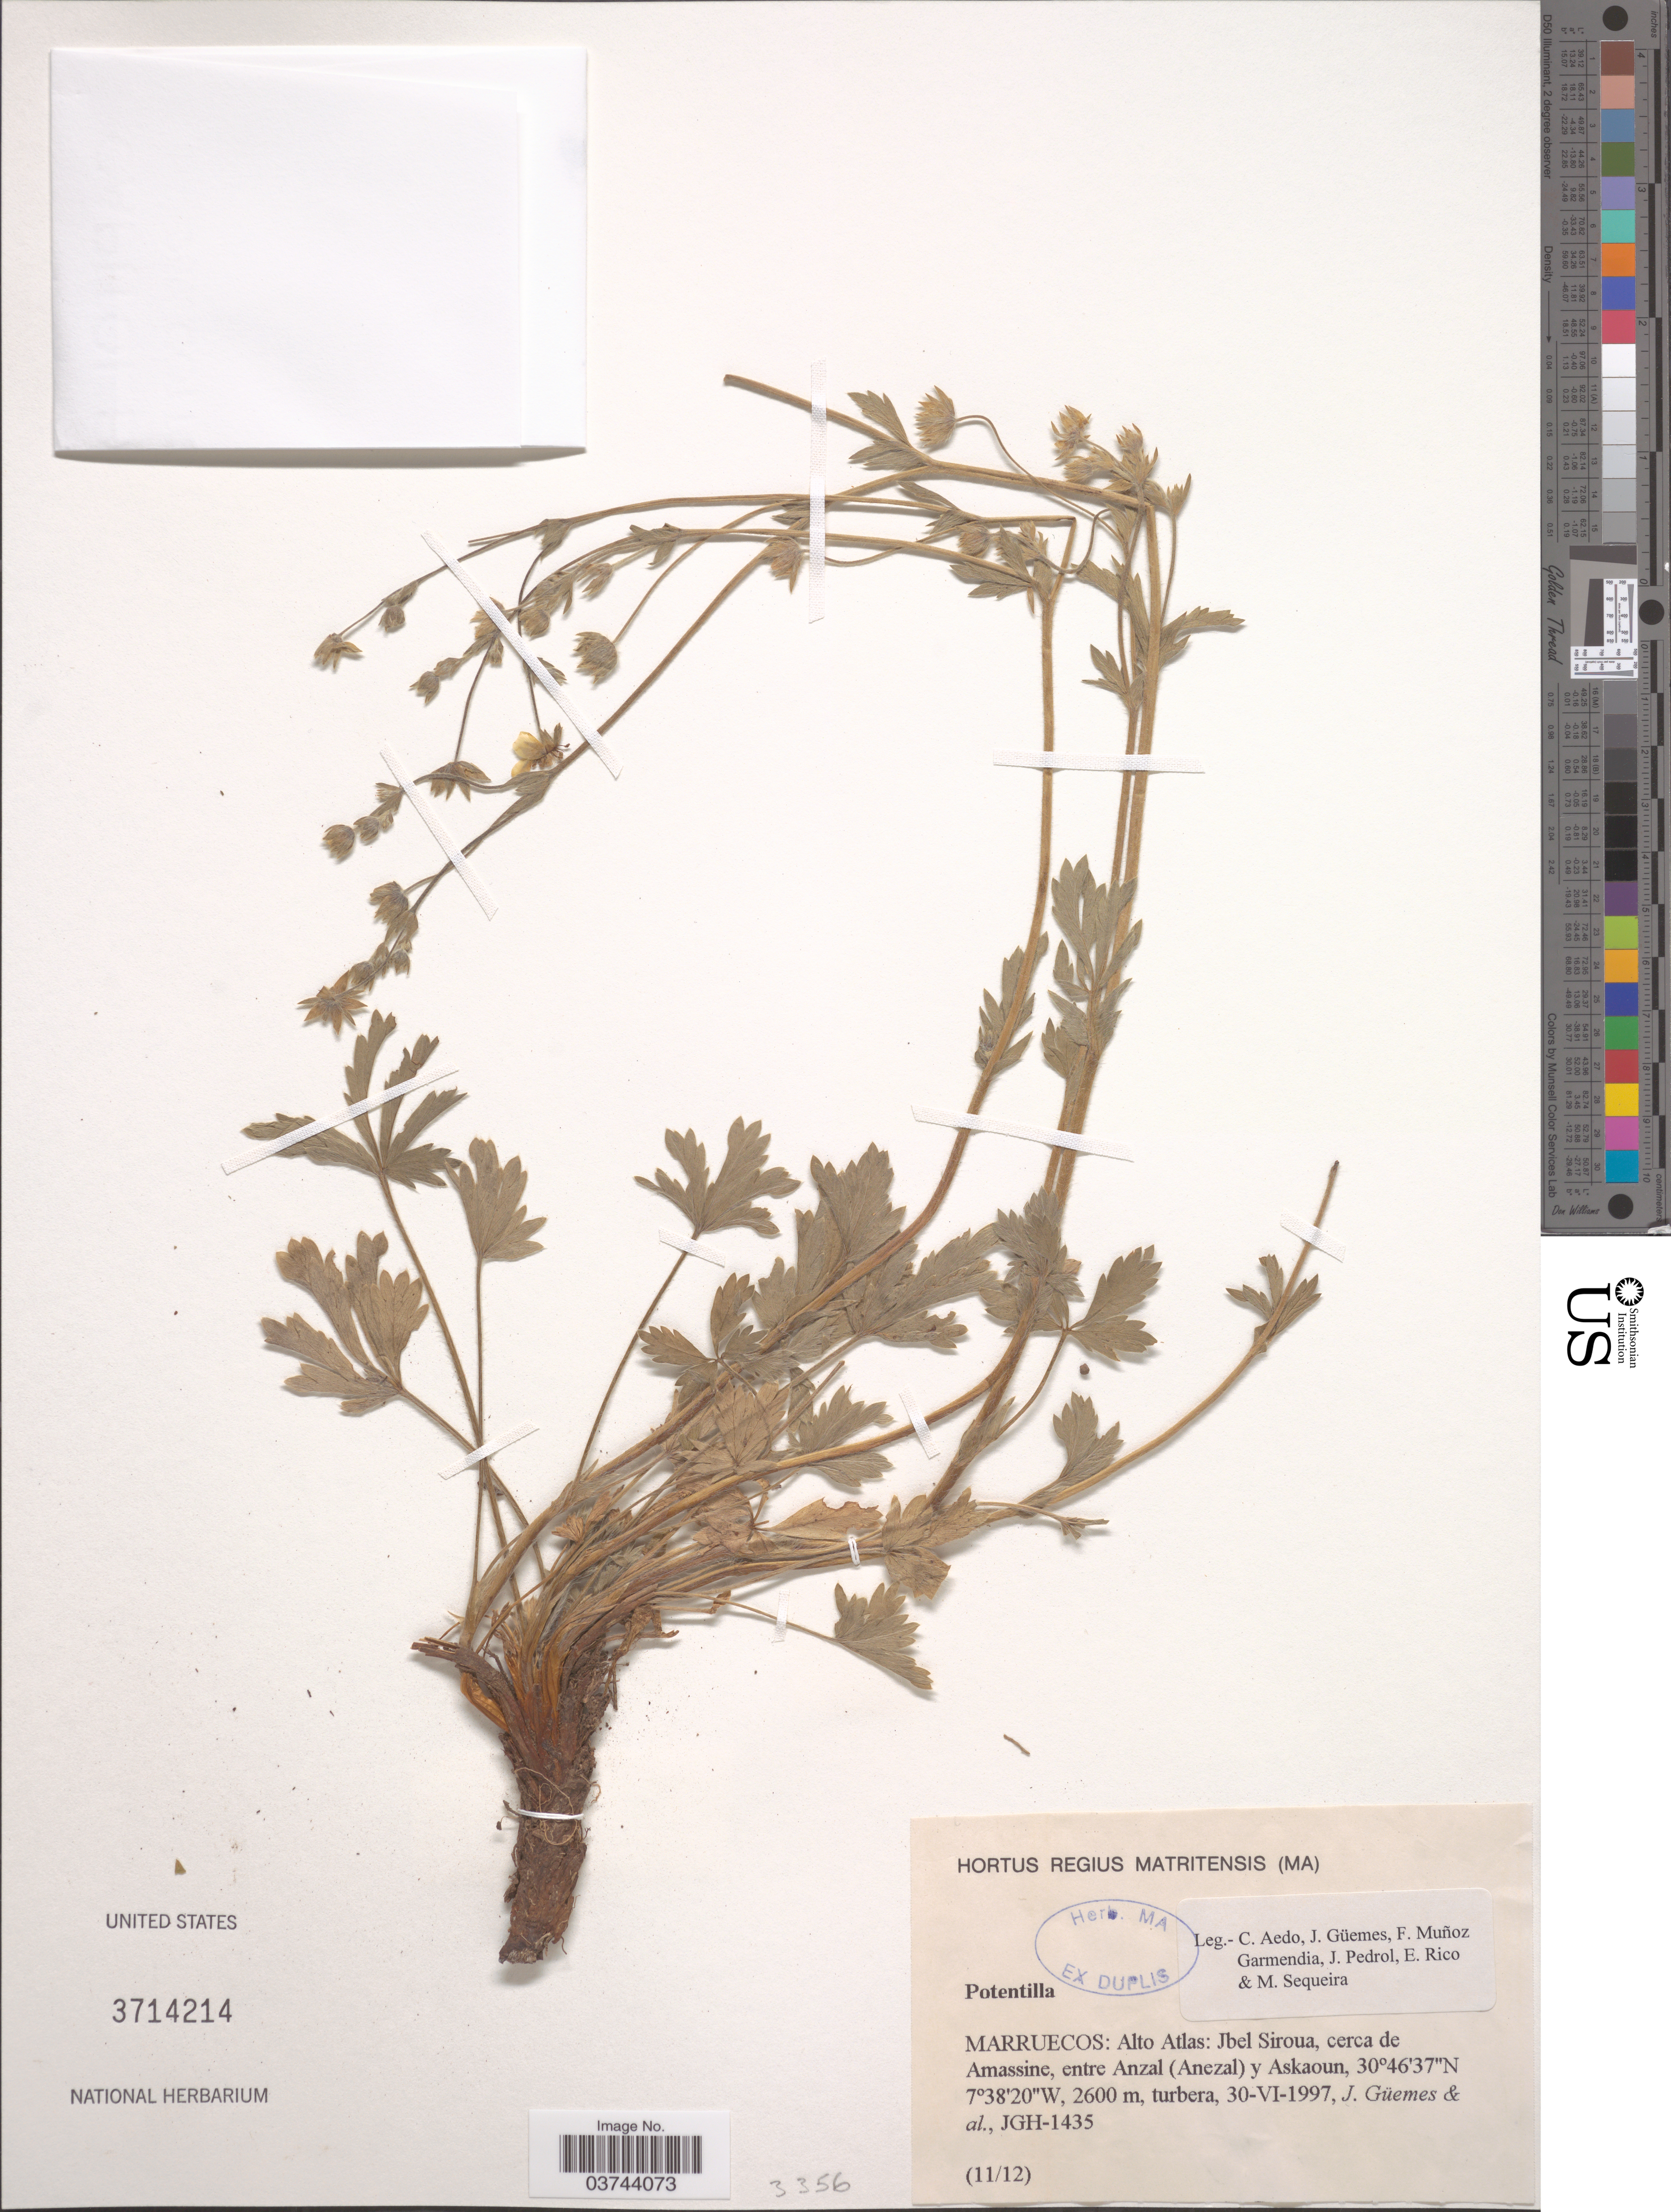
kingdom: Plantae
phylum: Tracheophyta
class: Magnoliopsida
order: Rosales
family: Rosaceae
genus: Potentilla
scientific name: Potentilla sp.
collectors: J. Güemes & et al.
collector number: JGH-1435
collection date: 1997-06-30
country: Morocco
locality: Marruecos: Alto Atlas: Jbel Siroua, cerca de Amassine, entre (Anezal) y Askaoun.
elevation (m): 2600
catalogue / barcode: US 3714214